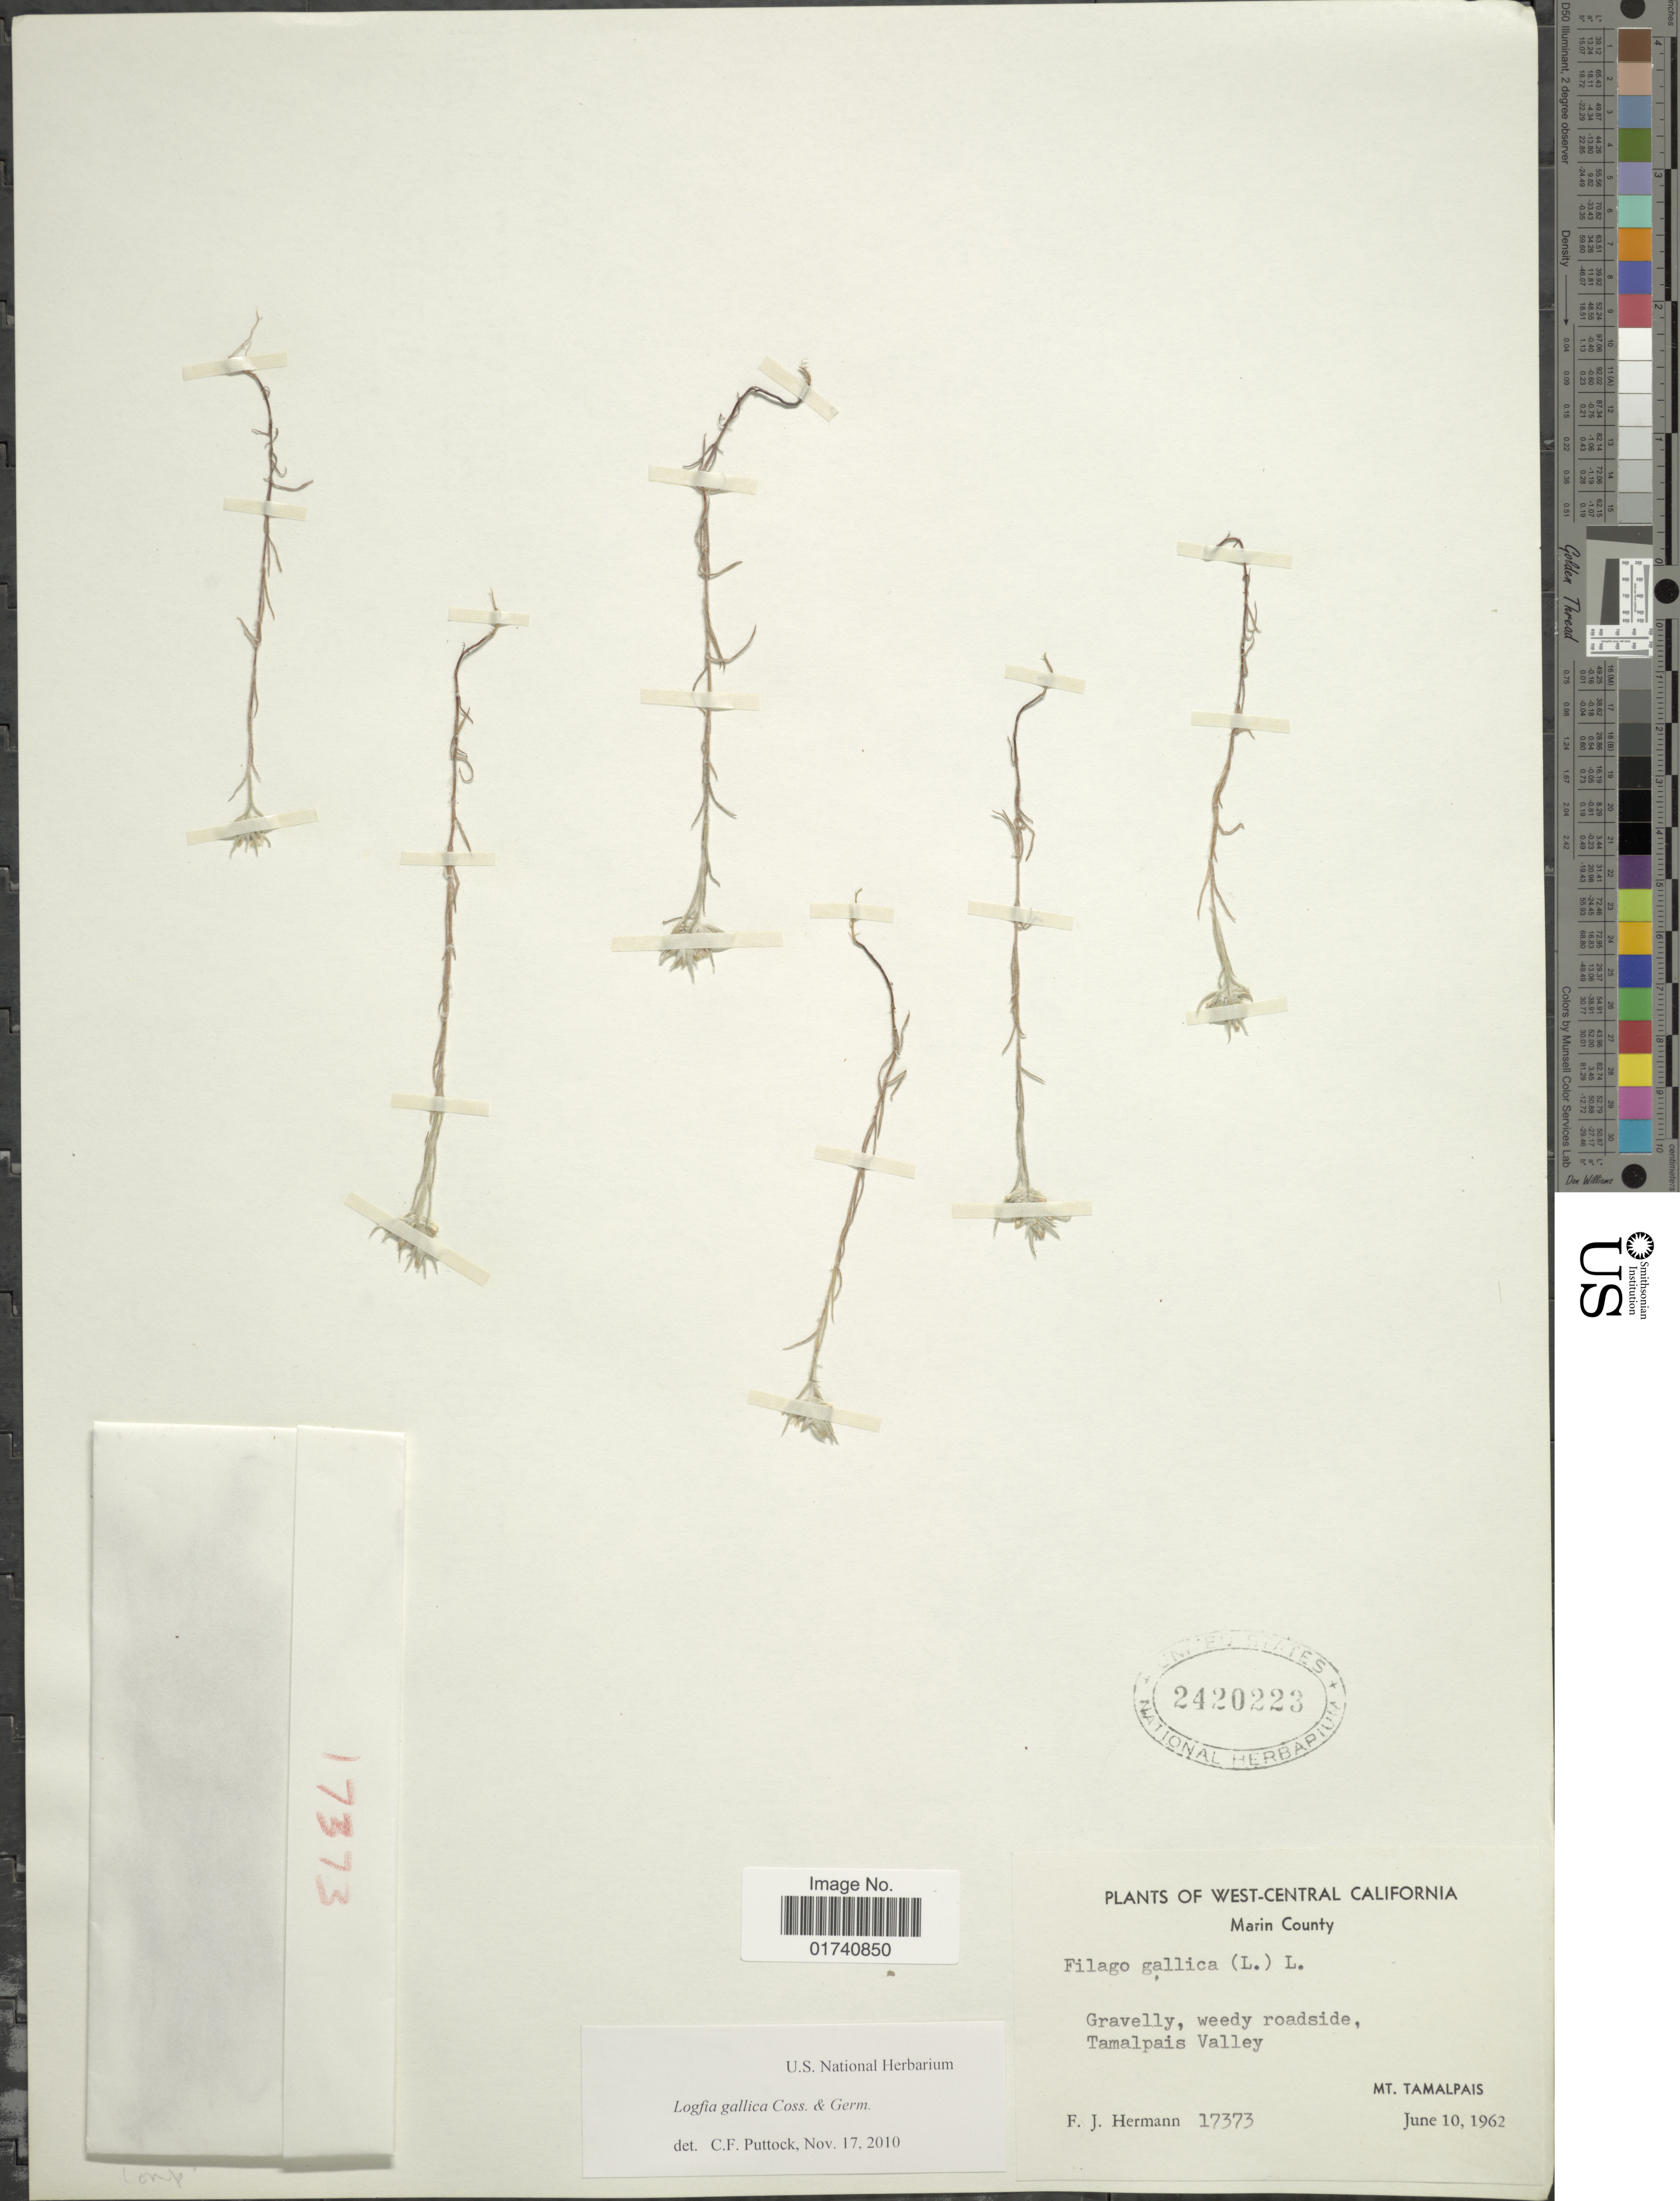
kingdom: Plantae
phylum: Tracheophyta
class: Magnoliopsida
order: Asterales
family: Asteraceae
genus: Logfia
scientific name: Logfia gallica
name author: (L.) Coss. & Germ.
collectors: F. J. Hermann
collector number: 17373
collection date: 1962-06-10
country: United States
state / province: California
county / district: Marin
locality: West-Central California. Marin County. Tamalpais Valley. Mt. Tamalpais.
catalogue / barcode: US 2420223